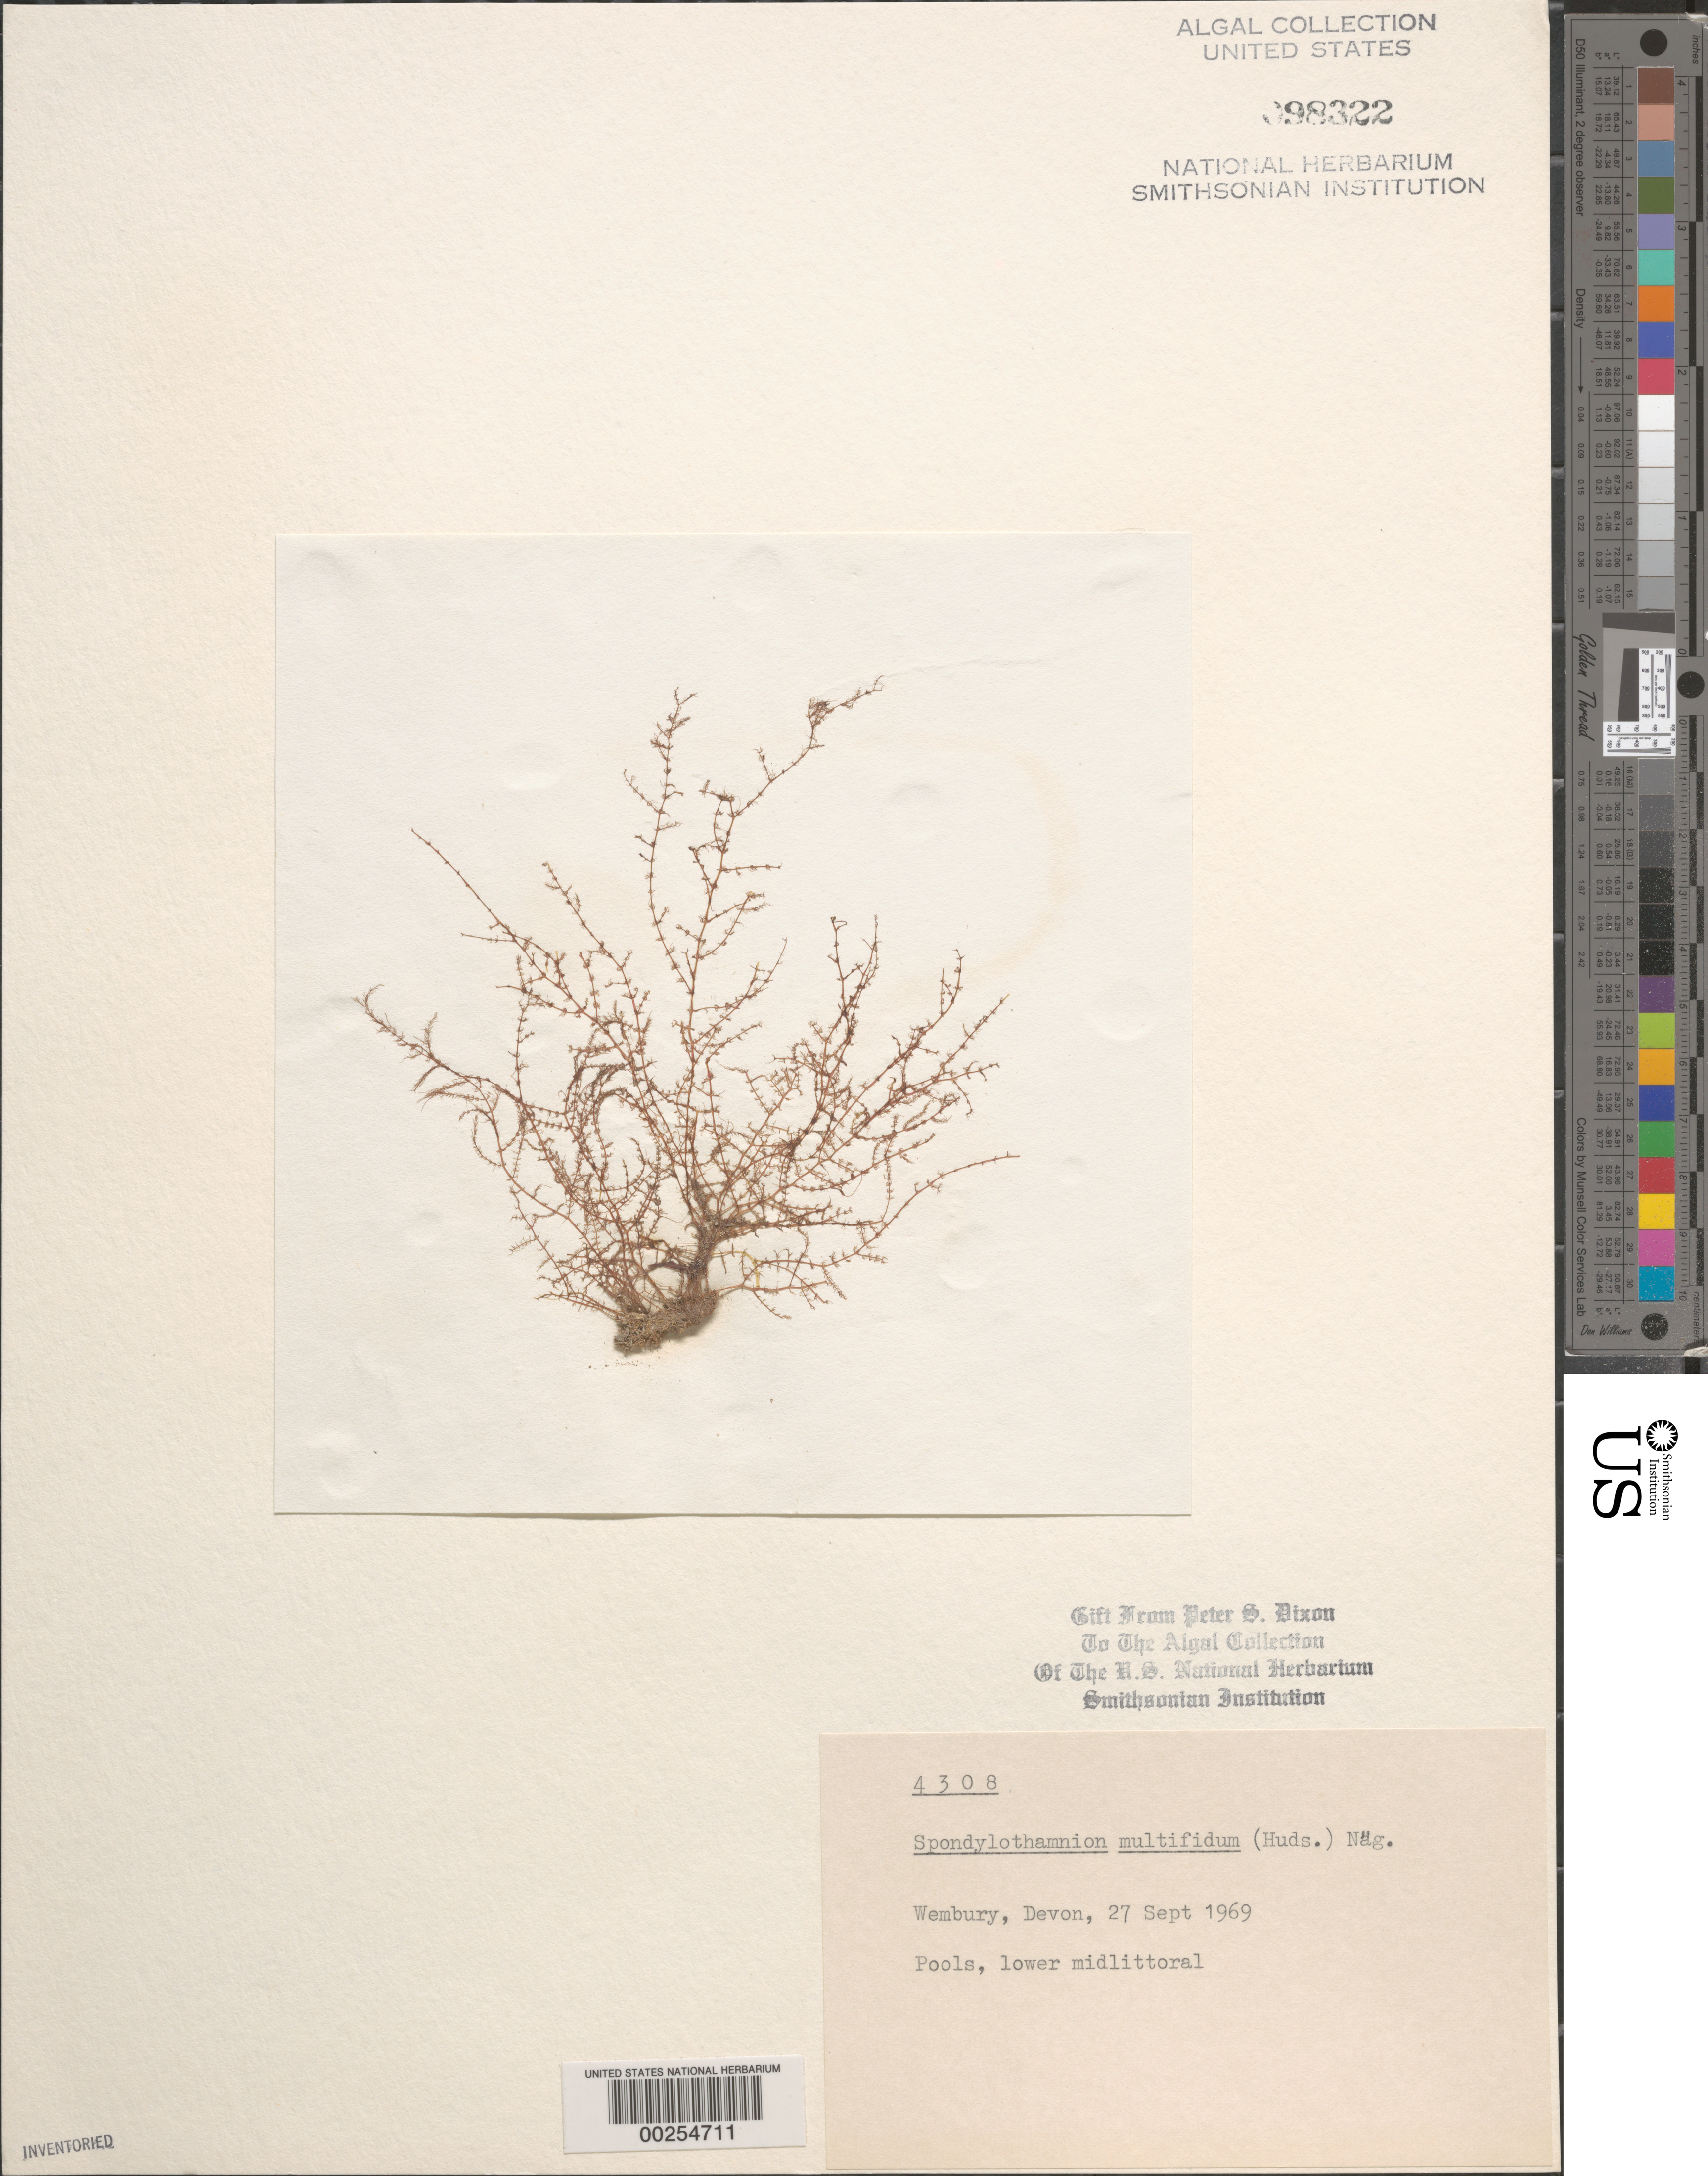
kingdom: Plantae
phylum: Rhodophyta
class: Florideophyceae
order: Ceramiales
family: Wrangeliaceae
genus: Sphondylothamnion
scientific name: Sphondylothamnion multifidum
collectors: P. S. Dixon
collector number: PSD 4308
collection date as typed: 27 Sep 1969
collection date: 1969-09-27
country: United Kingdom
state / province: England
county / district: Devon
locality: Wembury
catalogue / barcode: US 98322